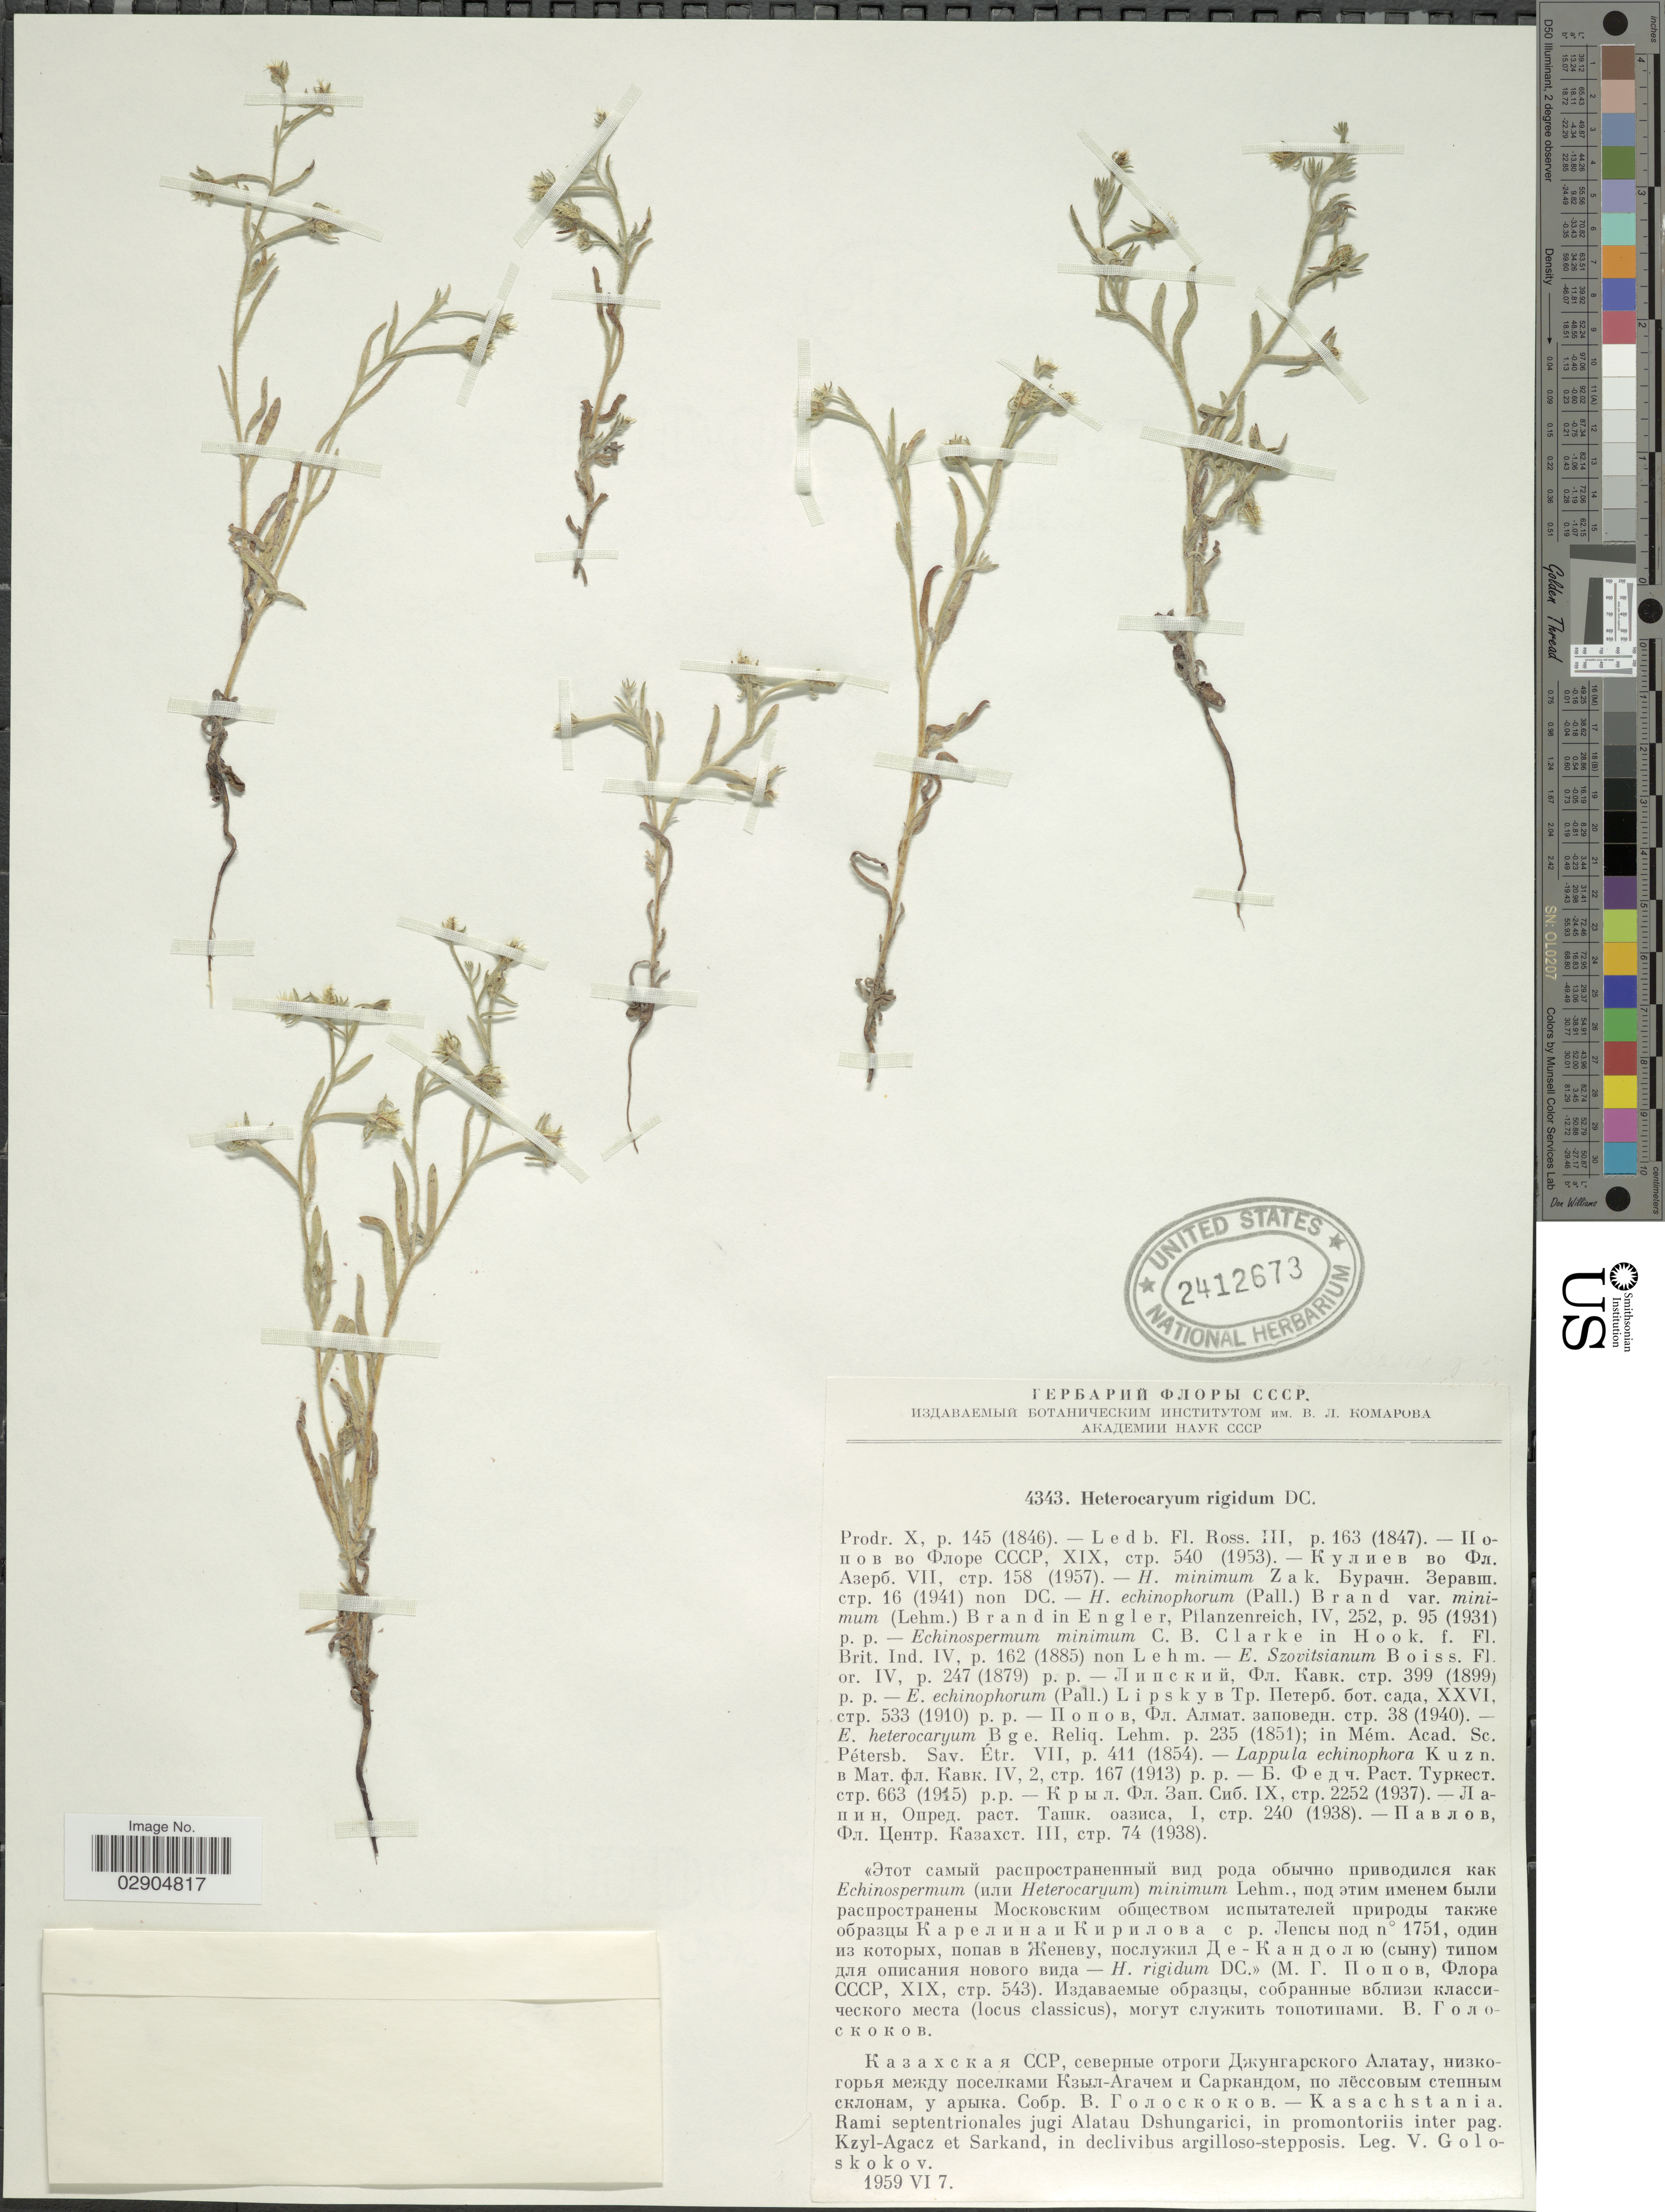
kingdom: Plantae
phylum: Tracheophyta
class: Magnoliopsida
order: Boraginales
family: Boraginaceae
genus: Heterocaryum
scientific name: Heterocaryum rigidum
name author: A. DC.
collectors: V. P. Goloskokov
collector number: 4343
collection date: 1959-06-07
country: Kazakhstan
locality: Kasachstania, Rami septentrionales jugi Alatau Dshugarici, in promontoriis inter pag., Kzyl-Agacz et Sarkand, in declivibus argilloso-stepposis.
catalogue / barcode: US 2412673